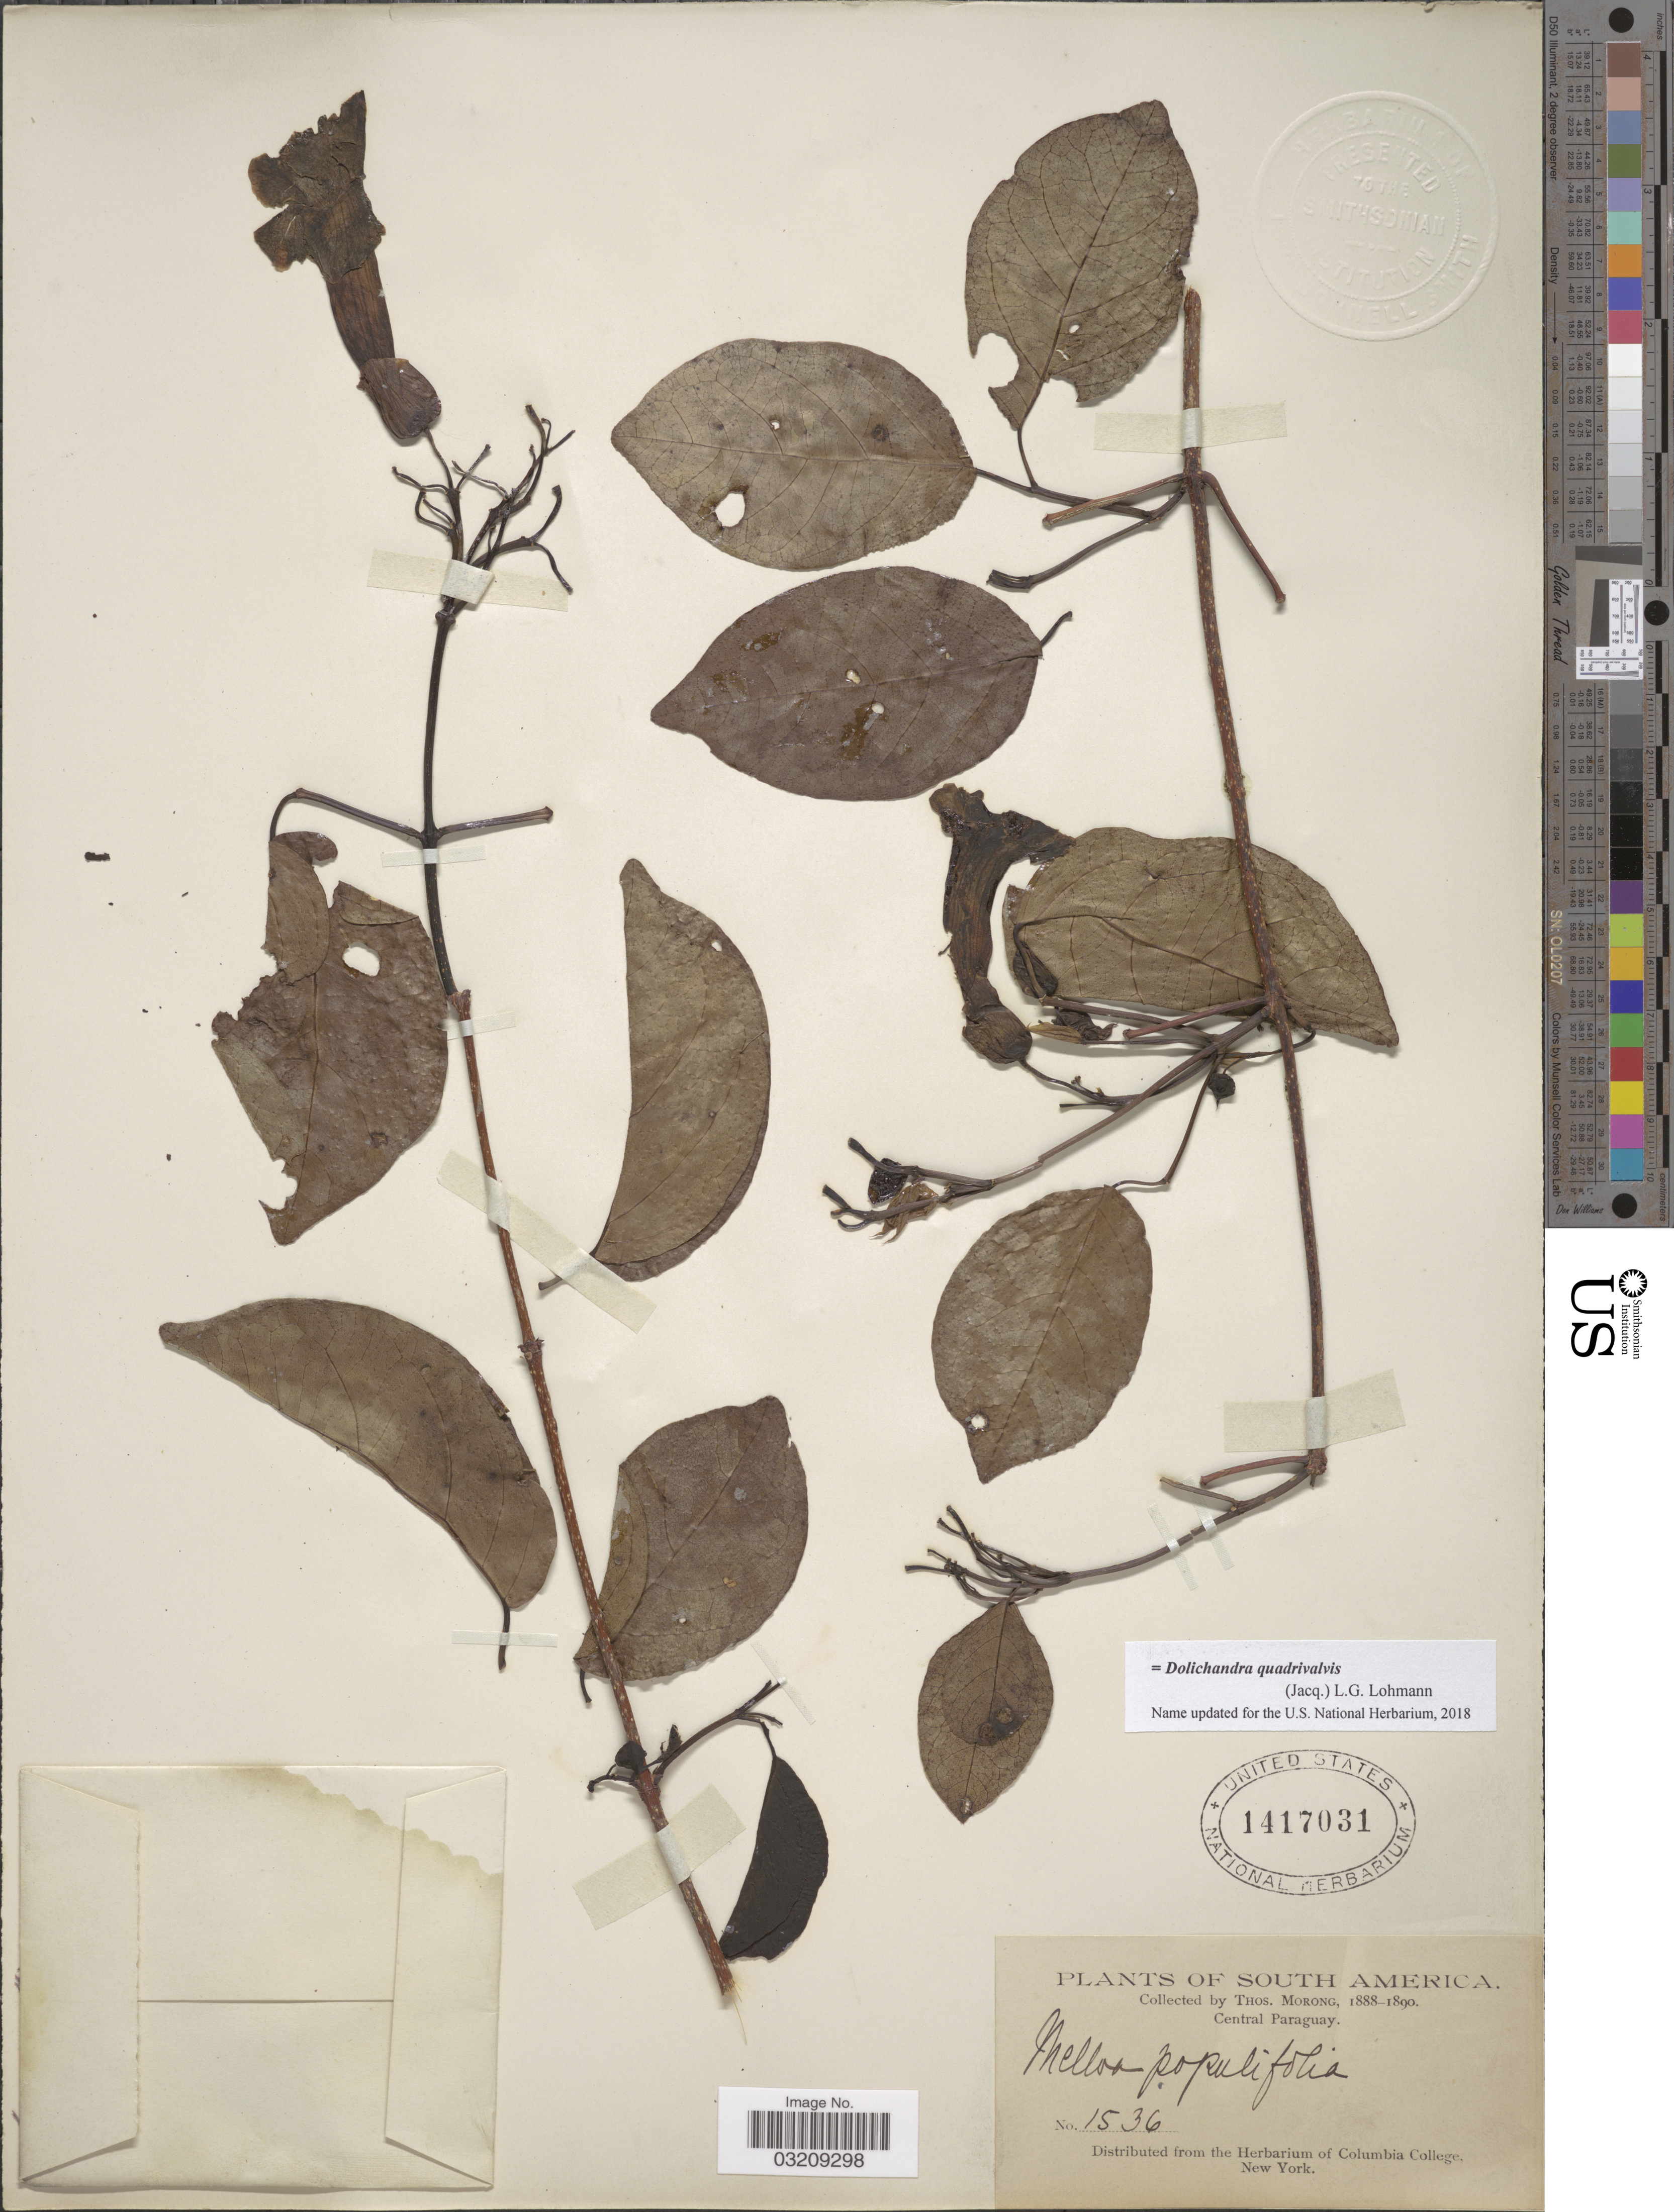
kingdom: Plantae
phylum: Tracheophyta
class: Magnoliopsida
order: Lamiales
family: Bignoniaceae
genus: Dolichandra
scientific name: Dolichandra quadrivalvis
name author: (Jacq.) L.G. Lohmann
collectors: ex herb. T. Morong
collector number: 1536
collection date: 1888/1890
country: Paraguay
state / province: Central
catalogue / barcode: US 1417031